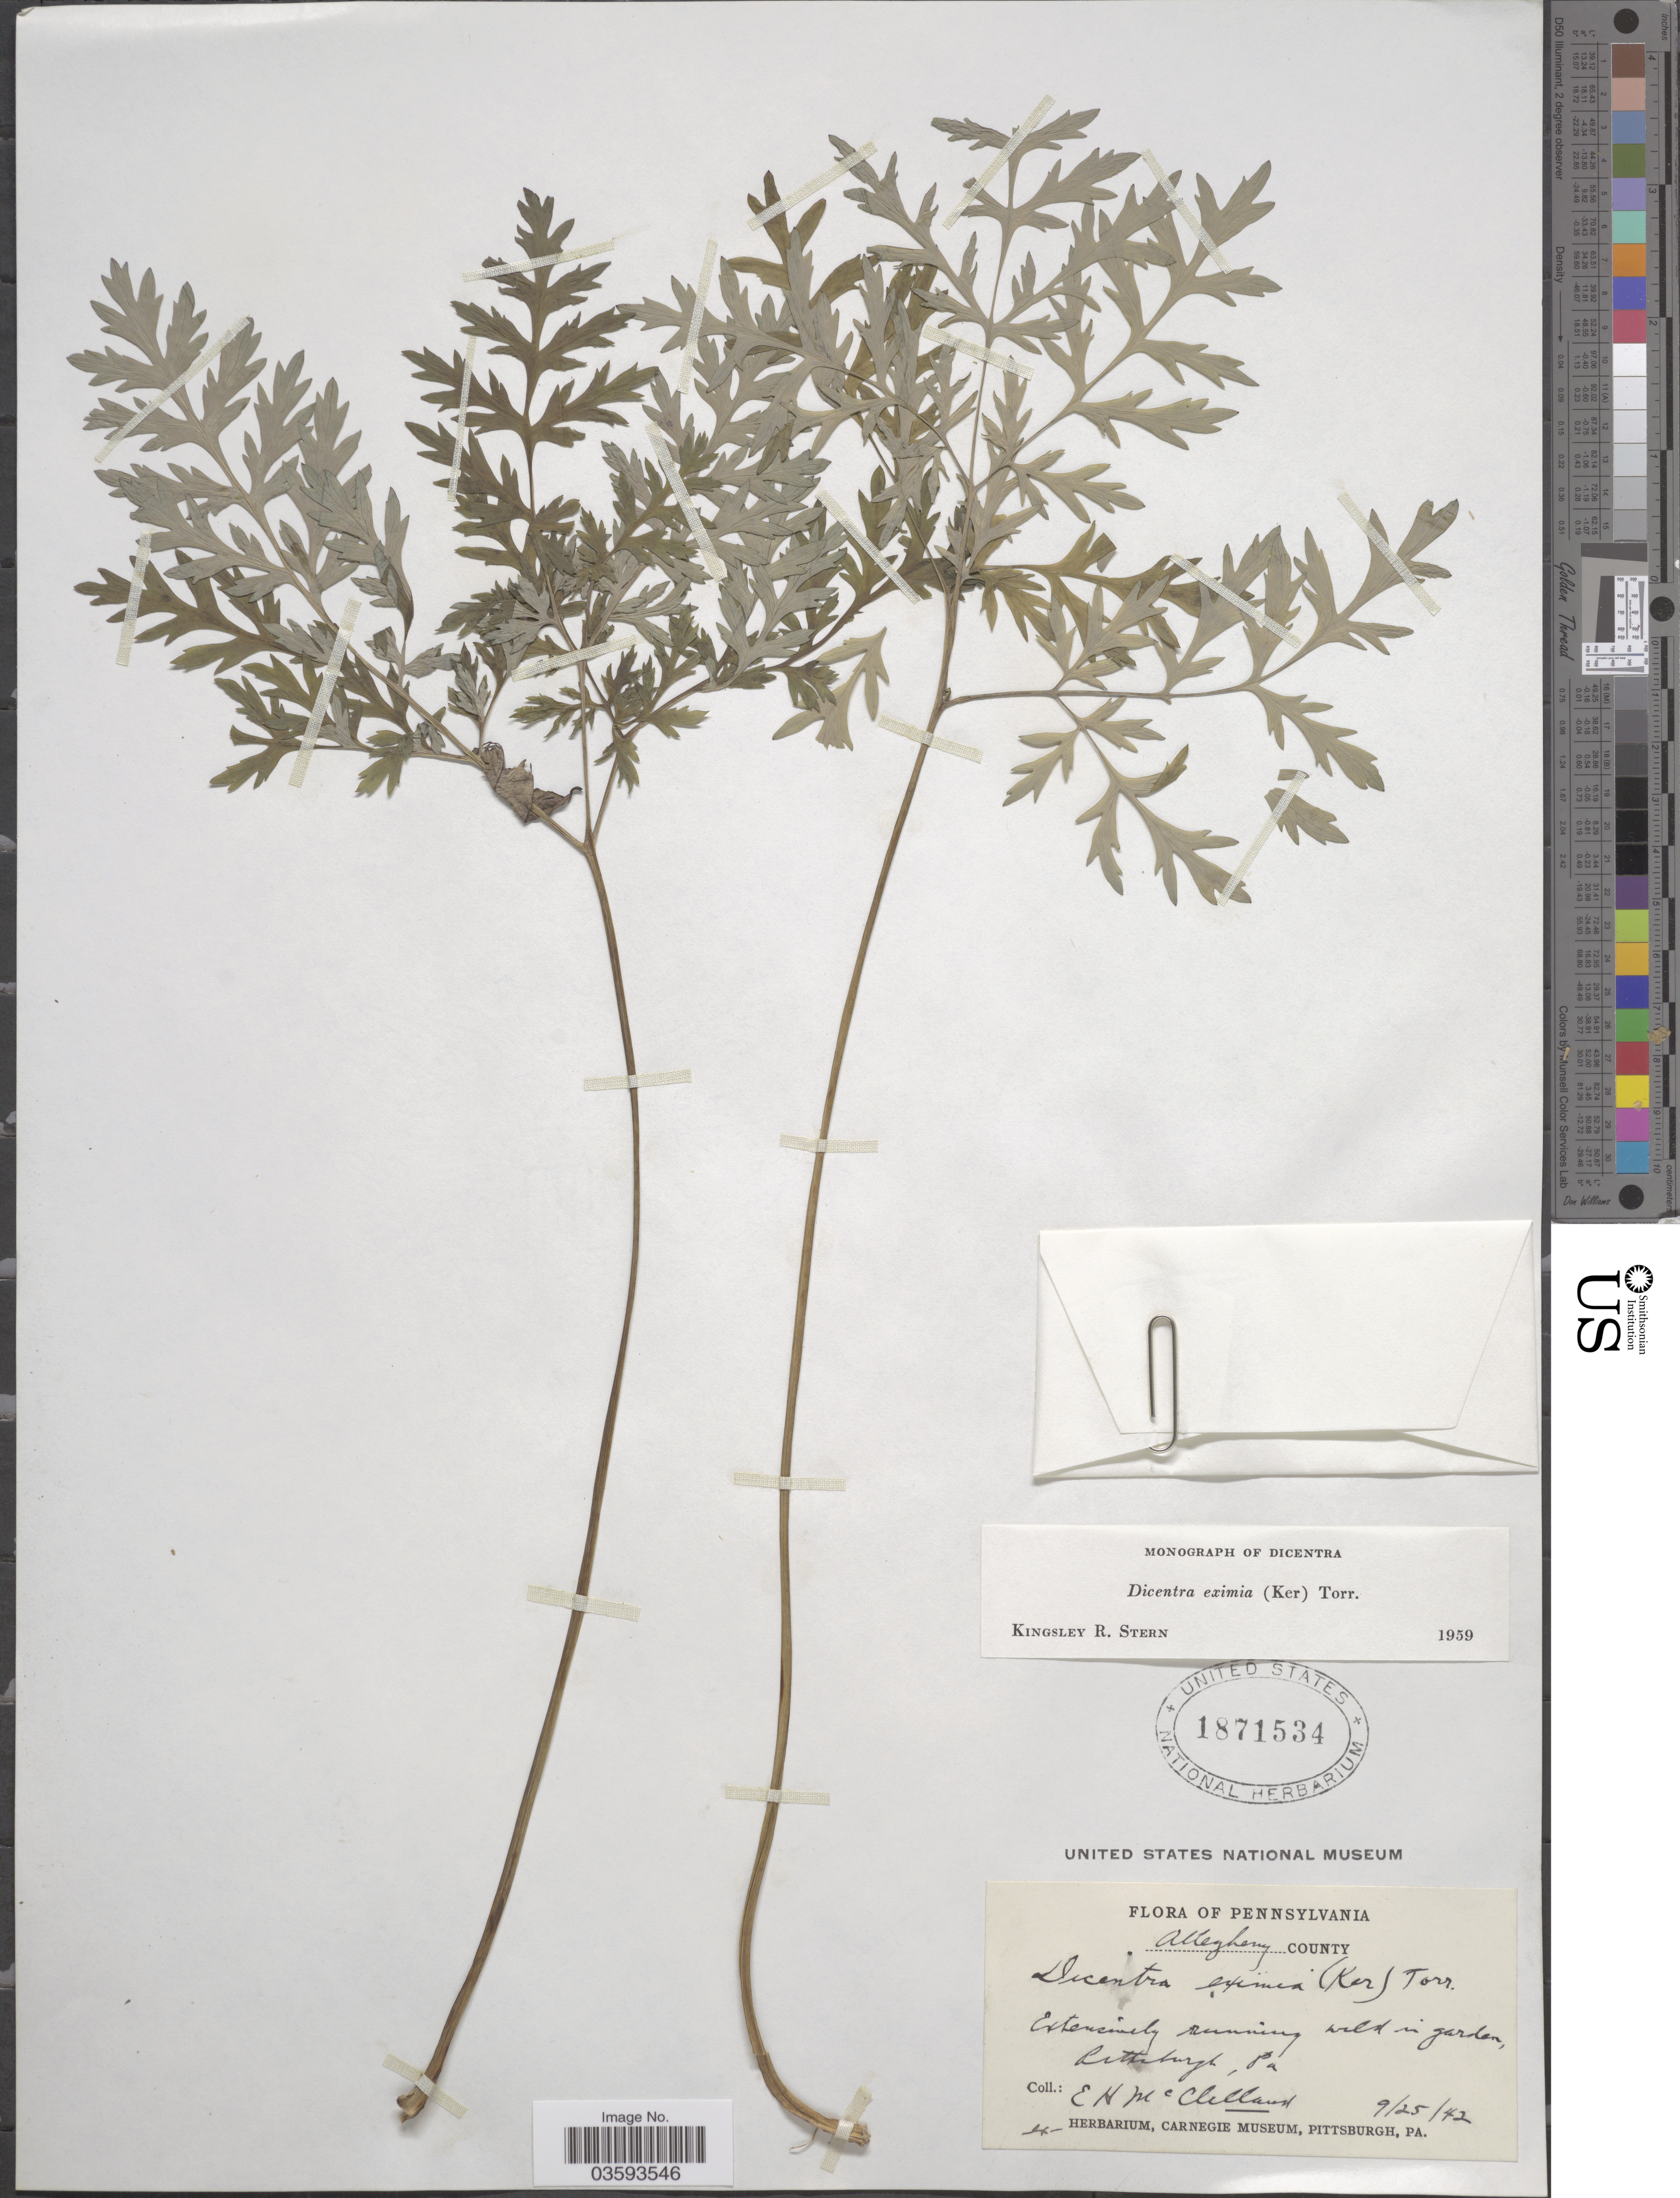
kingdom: Plantae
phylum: Tracheophyta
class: Magnoliopsida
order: Ranunculales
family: Papaveraceae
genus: Dicentra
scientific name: Dicentra eximia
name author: (Ker Gawl.) Torr.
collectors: E. McClelland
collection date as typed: Transcribed d/m/y: 25/9/42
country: United States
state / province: Pennsylvania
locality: Alleghany County. Pittsburgh.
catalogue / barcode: US 1871534